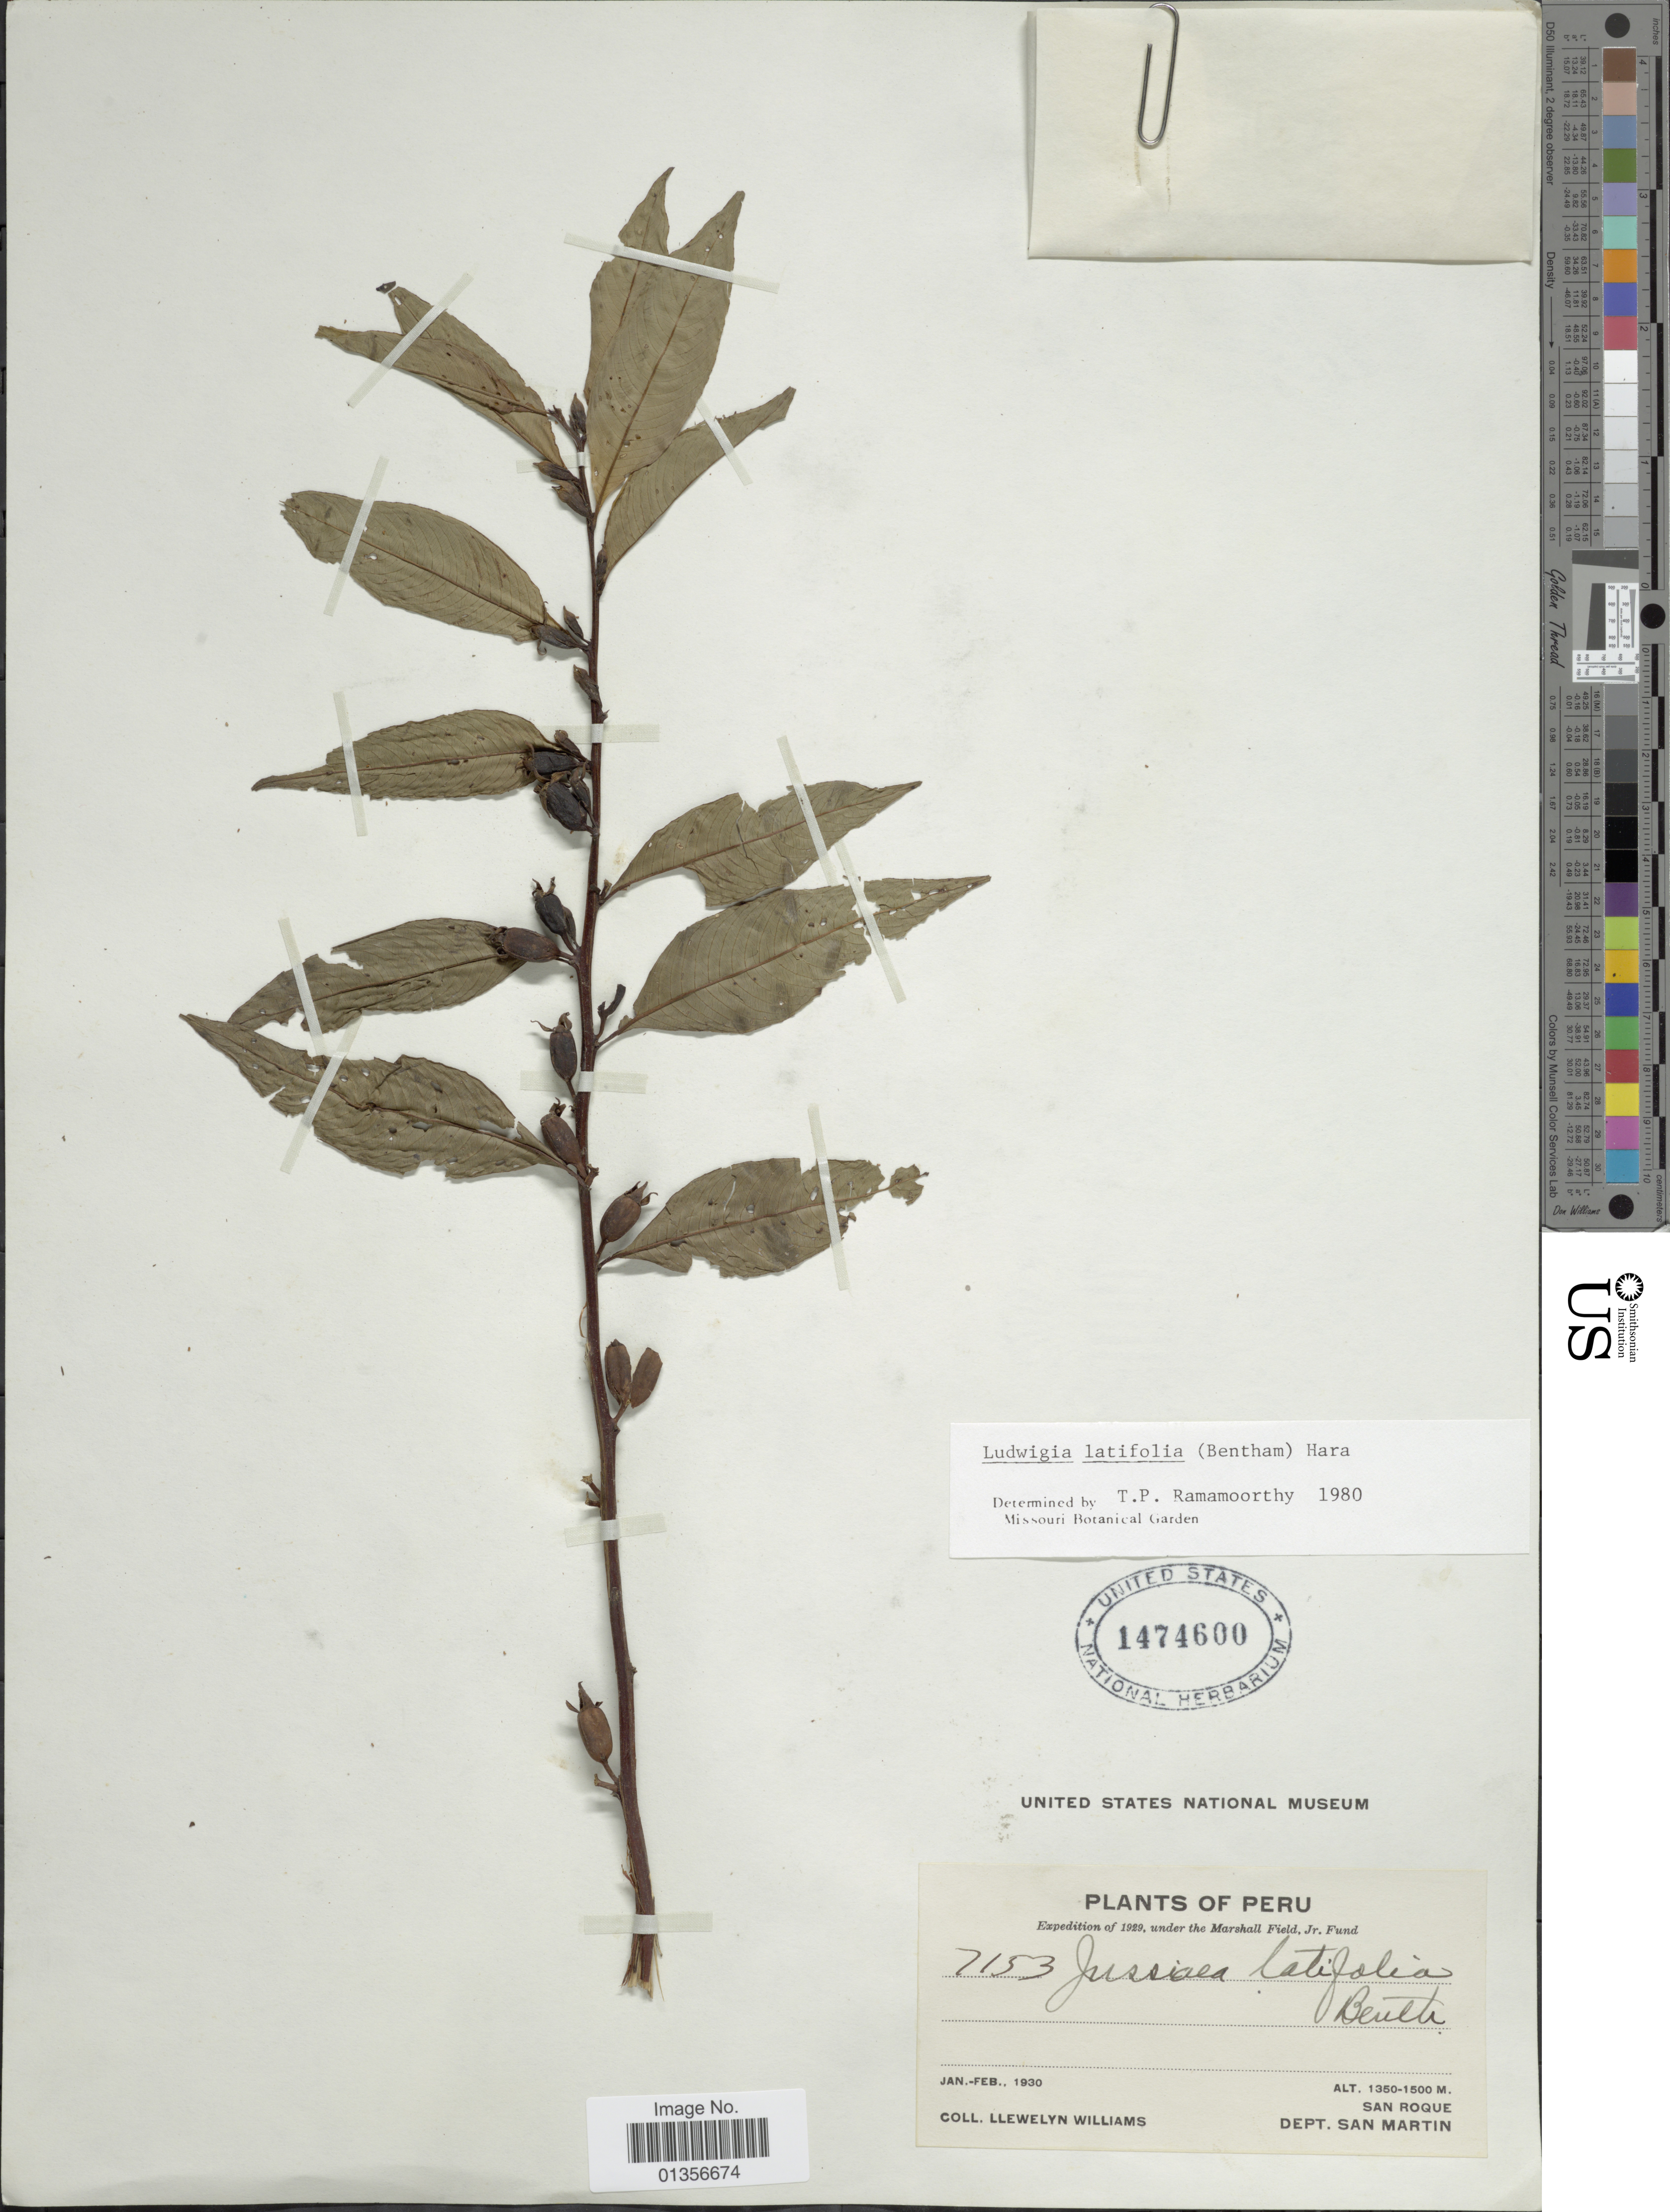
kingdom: Plantae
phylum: Tracheophyta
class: Magnoliopsida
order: Myrtales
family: Onagraceae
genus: Ludwigia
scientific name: Ludwigia latifolia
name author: (Benth.) H. Hara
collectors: Ll. Williams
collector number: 7153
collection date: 1930-01/1930-02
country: Peru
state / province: San Martín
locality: San Roque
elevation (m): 1350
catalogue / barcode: US 1474600